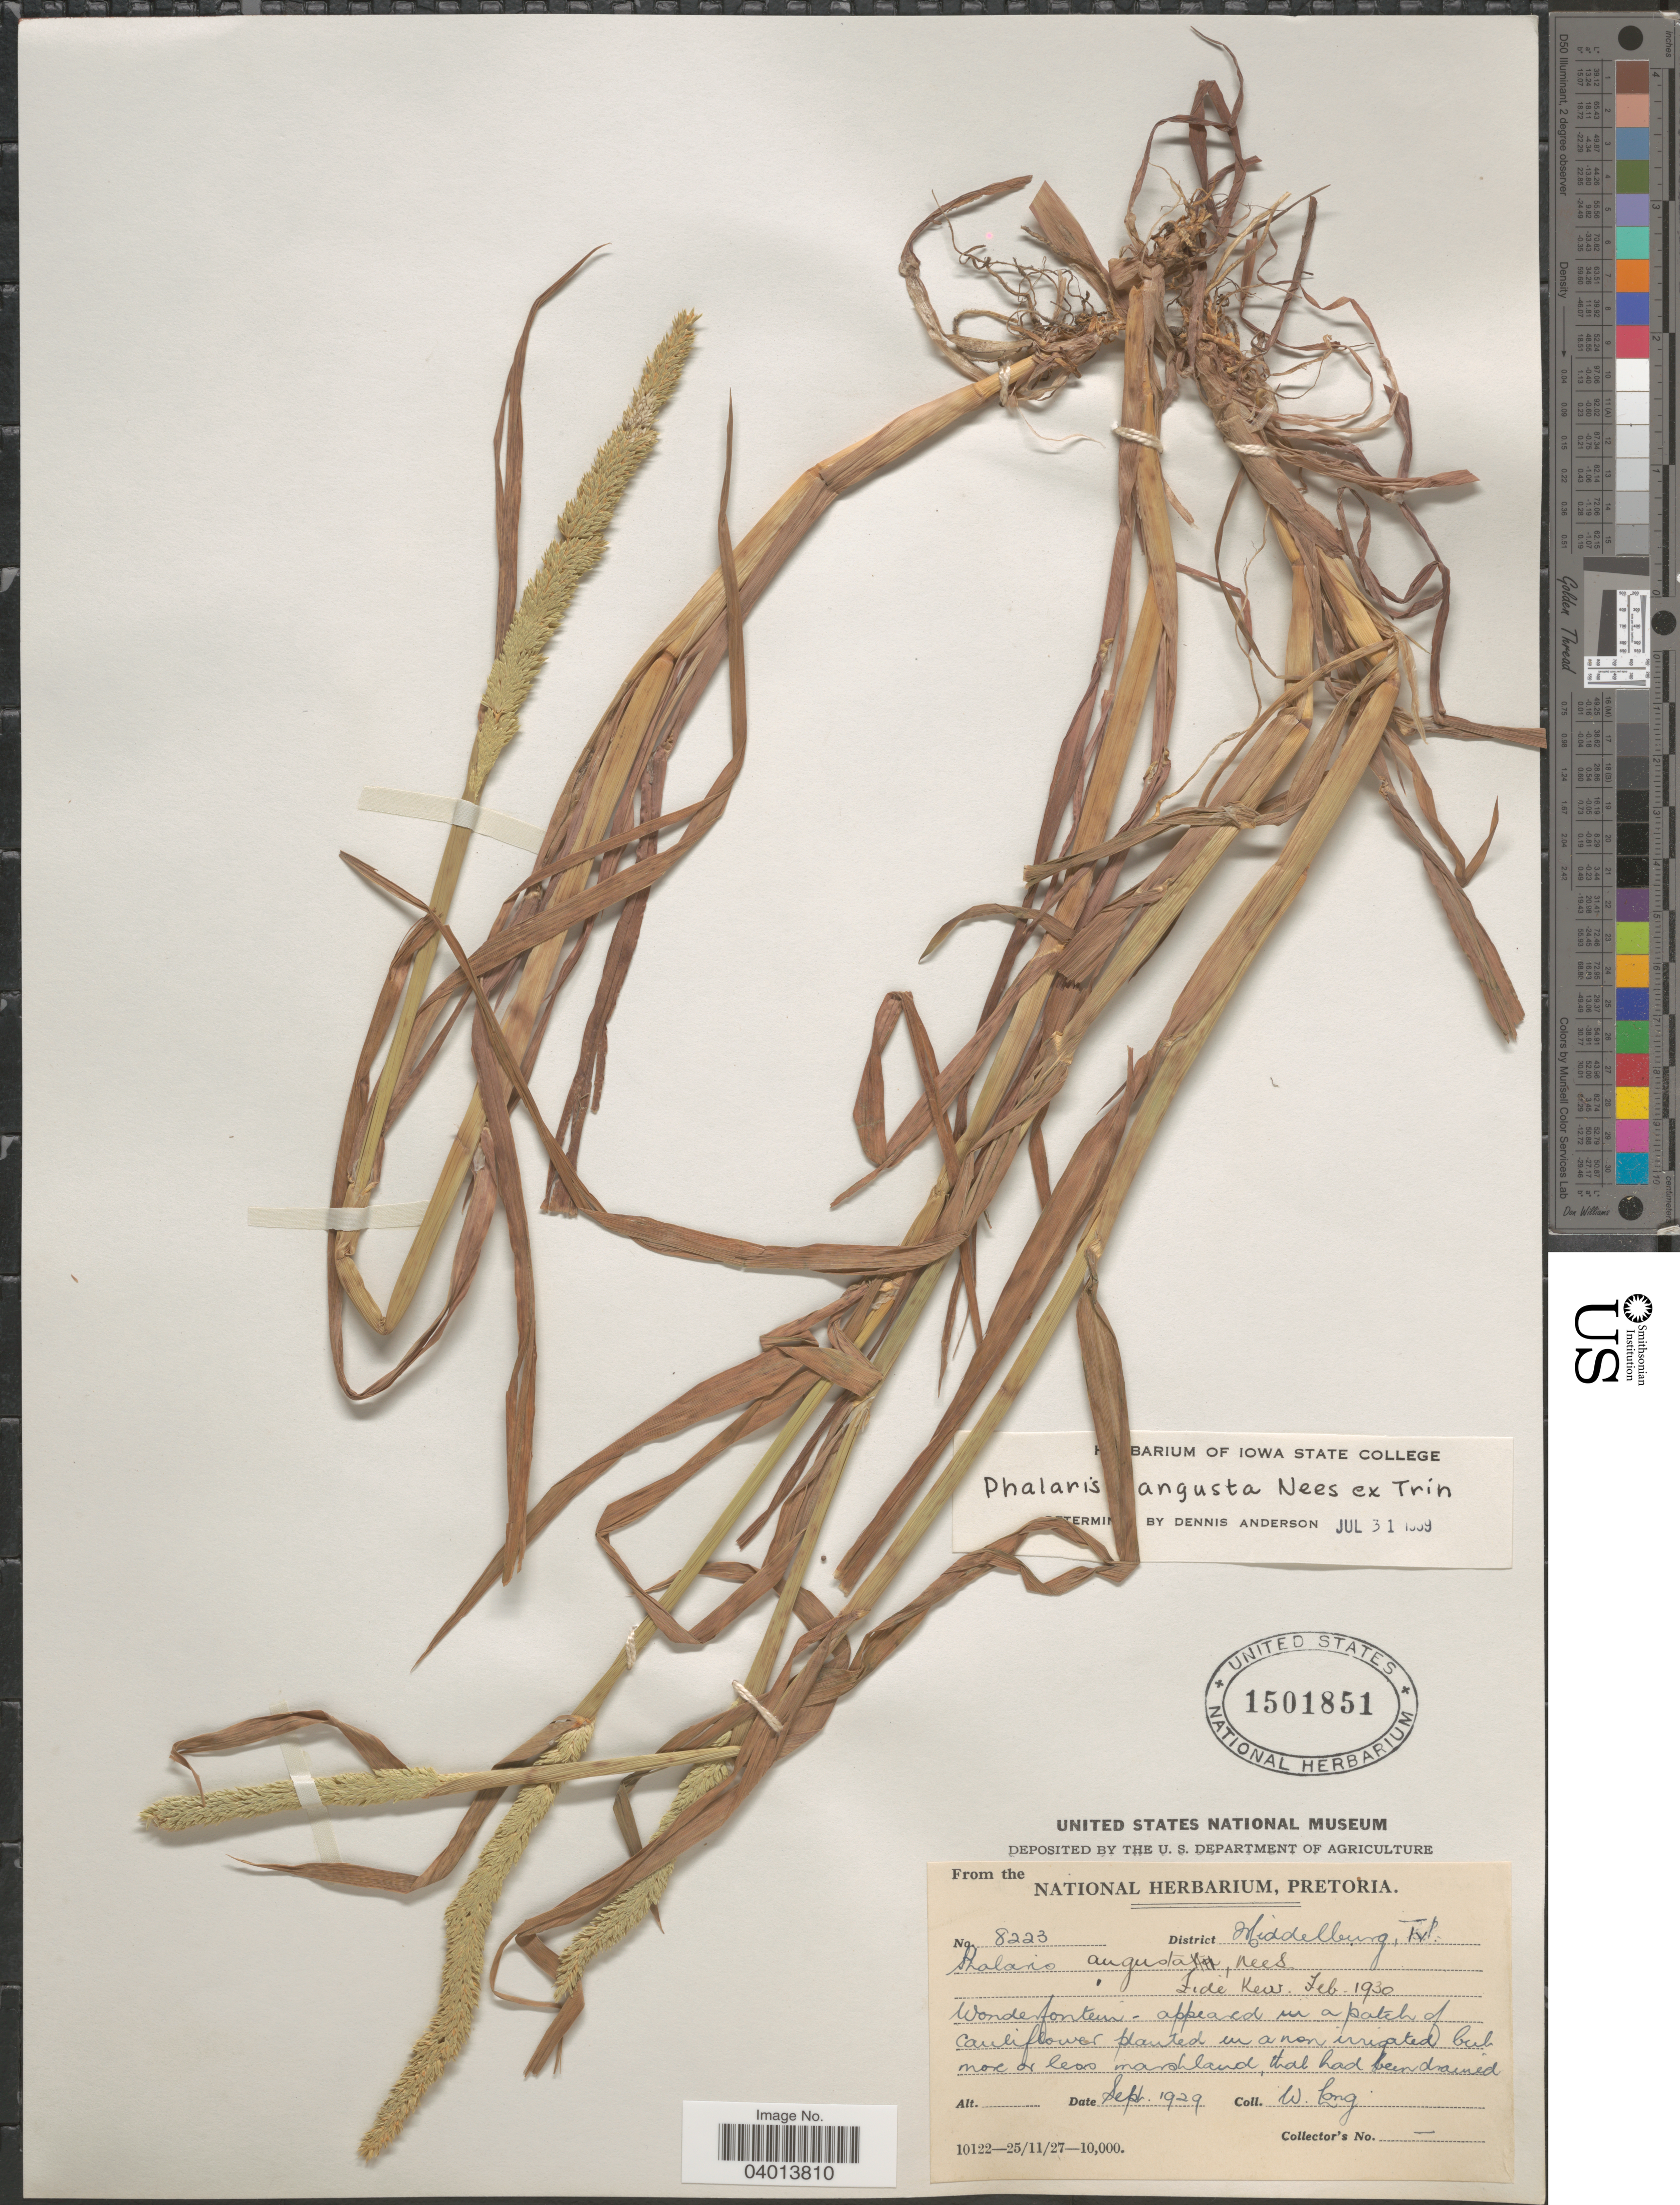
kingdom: Plantae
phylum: Tracheophyta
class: Liliopsida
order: Poales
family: Poaceae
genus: Phalaris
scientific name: Phalaris angusta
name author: Nees ex Trin.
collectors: W. Long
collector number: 8223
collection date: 1929-09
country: South Africa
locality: District Middelburg, Tvl. Wonderfontein.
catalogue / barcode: US 1501851